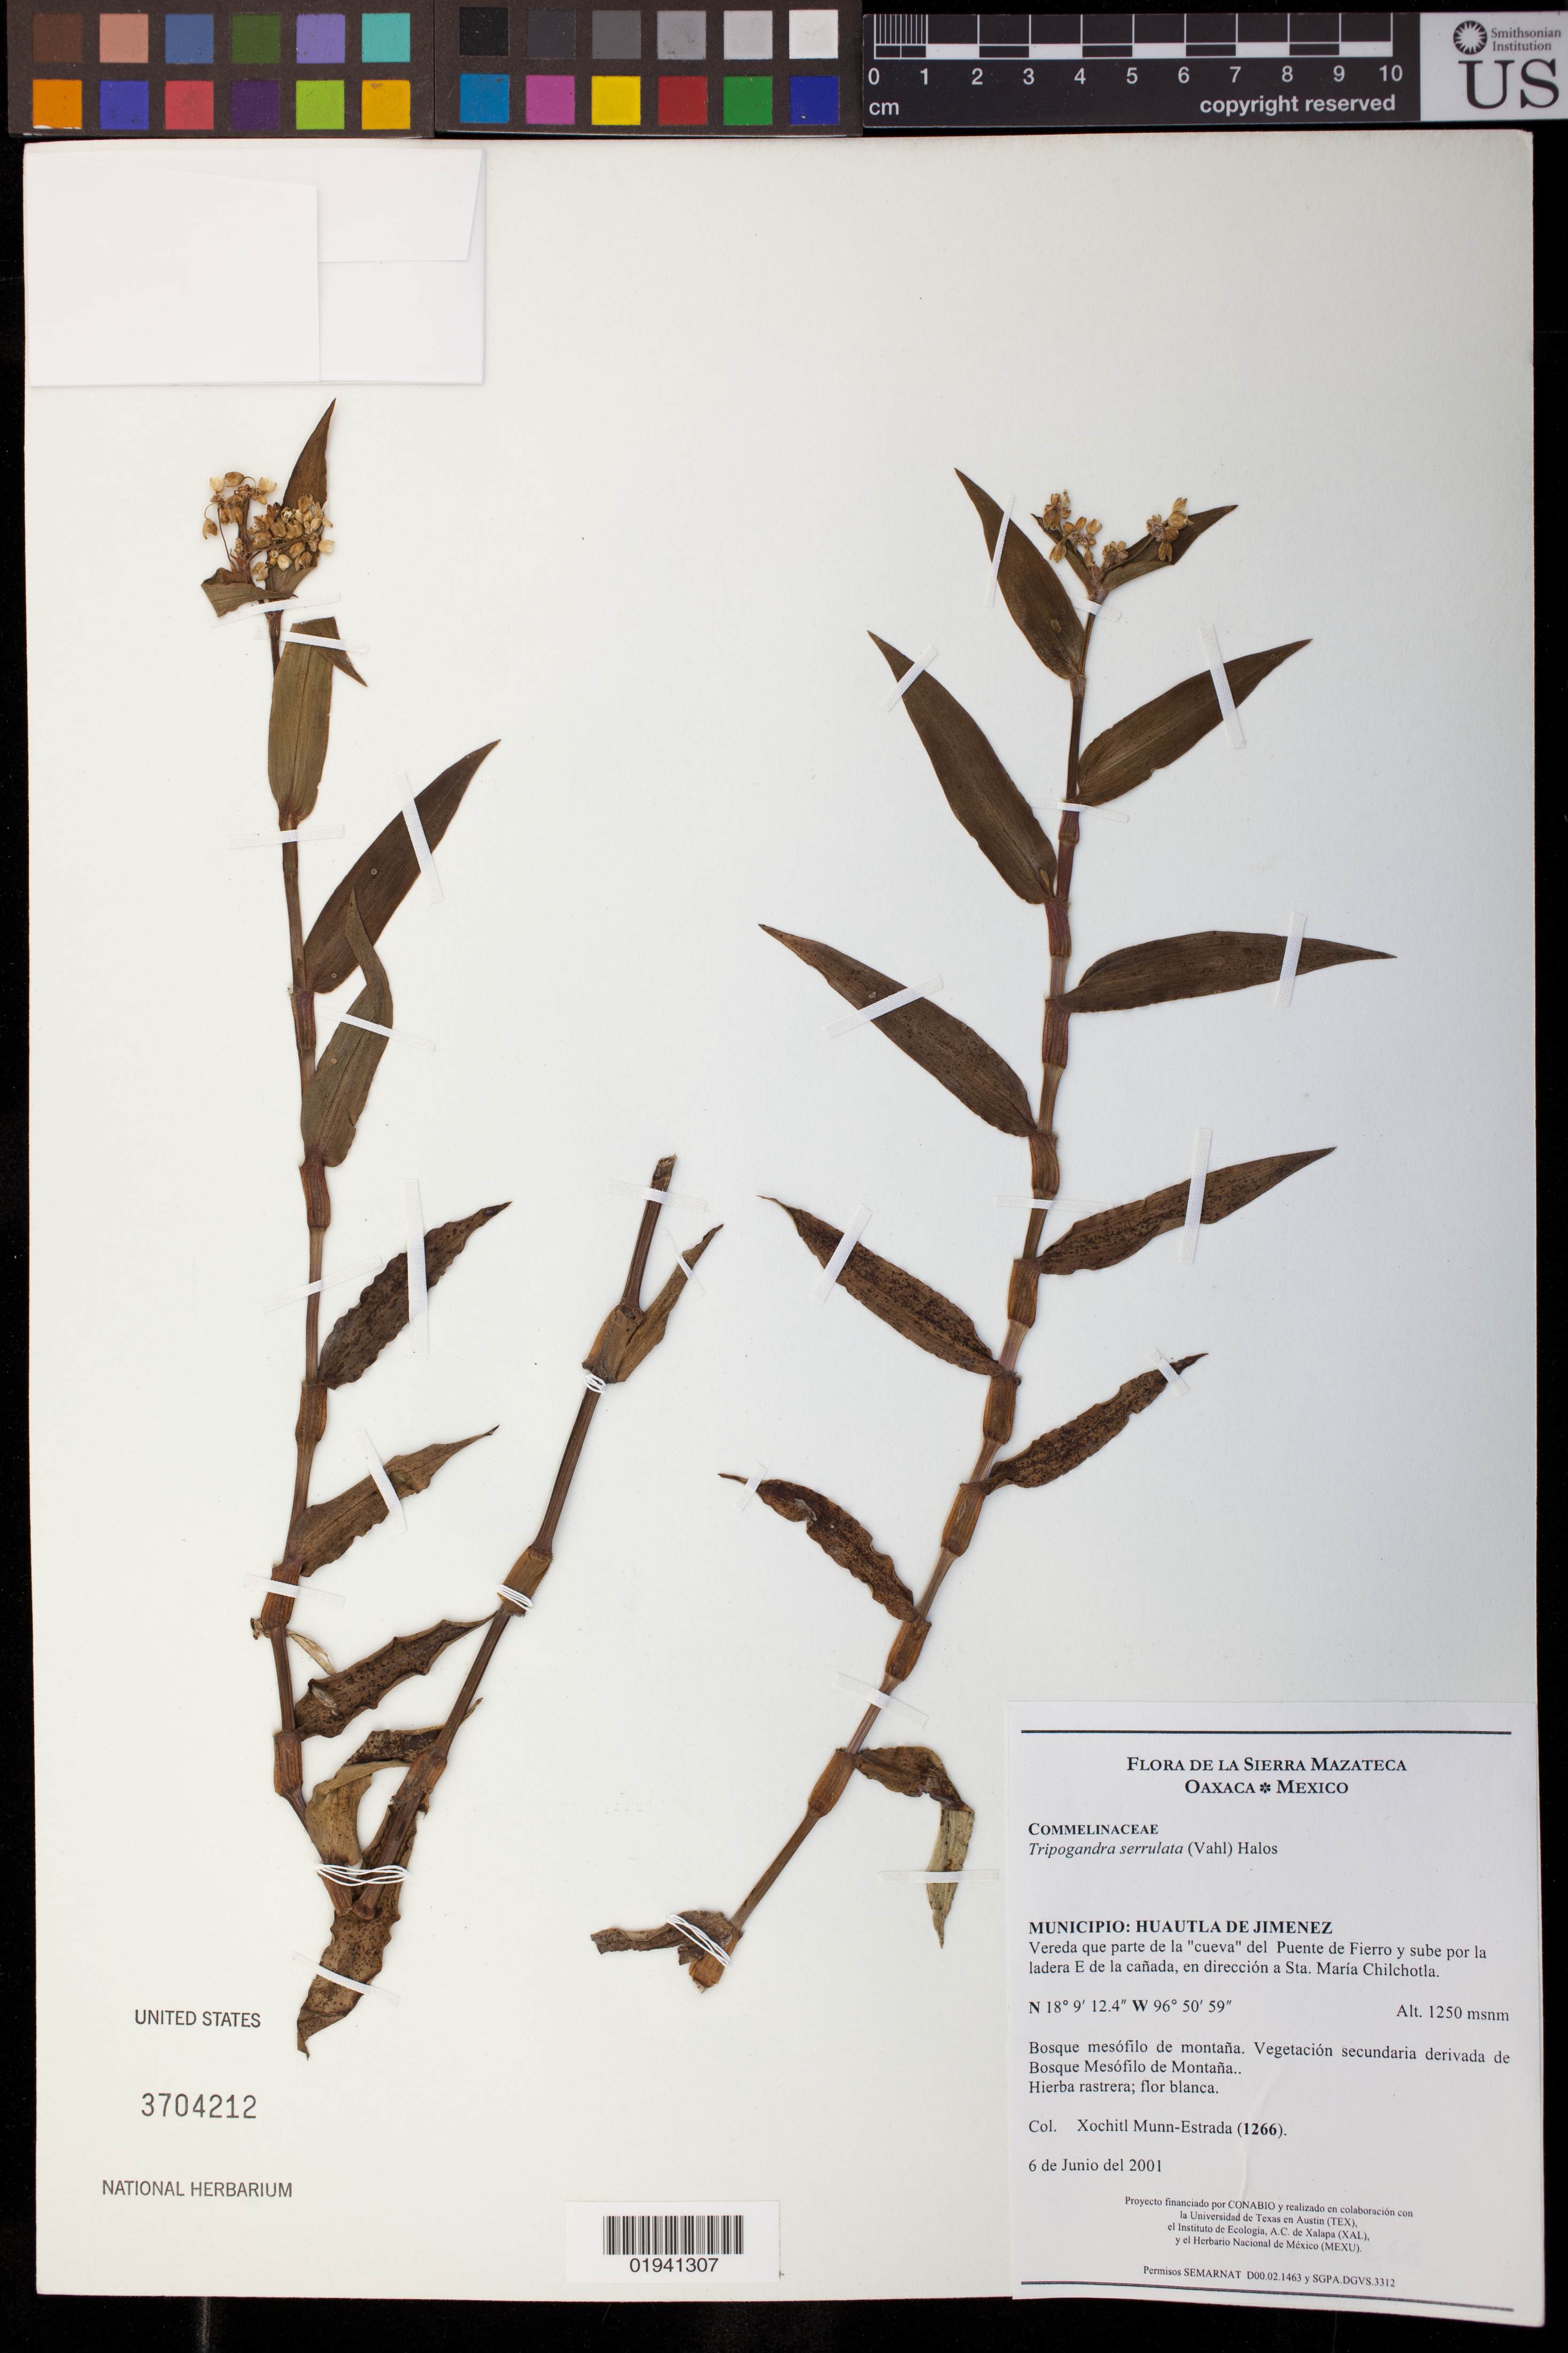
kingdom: Plantae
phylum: Tracheophyta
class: Liliopsida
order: Commelinales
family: Commelinaceae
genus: Tripogandra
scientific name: Tripogandra serrulata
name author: (Vahl) Handlos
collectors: X. Munn-Estrada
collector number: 1266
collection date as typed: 6 de Junio del 2001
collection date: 2001-06-06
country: Mexico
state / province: Oaxaca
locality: Mun. Huautla de Jimenez. Vereda que parte de la "cueva" del Puente de Fierro y sube por la ladera E de la canada, en direccion a Sta. Maria Chilchotla.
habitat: Bosque mesofilo de montana. Vegetacion secundaria derivada de Bosque Mesofilo de Montana.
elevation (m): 1250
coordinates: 18 09 11.8 N, 96 51 2.3 W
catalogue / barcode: US 3704212